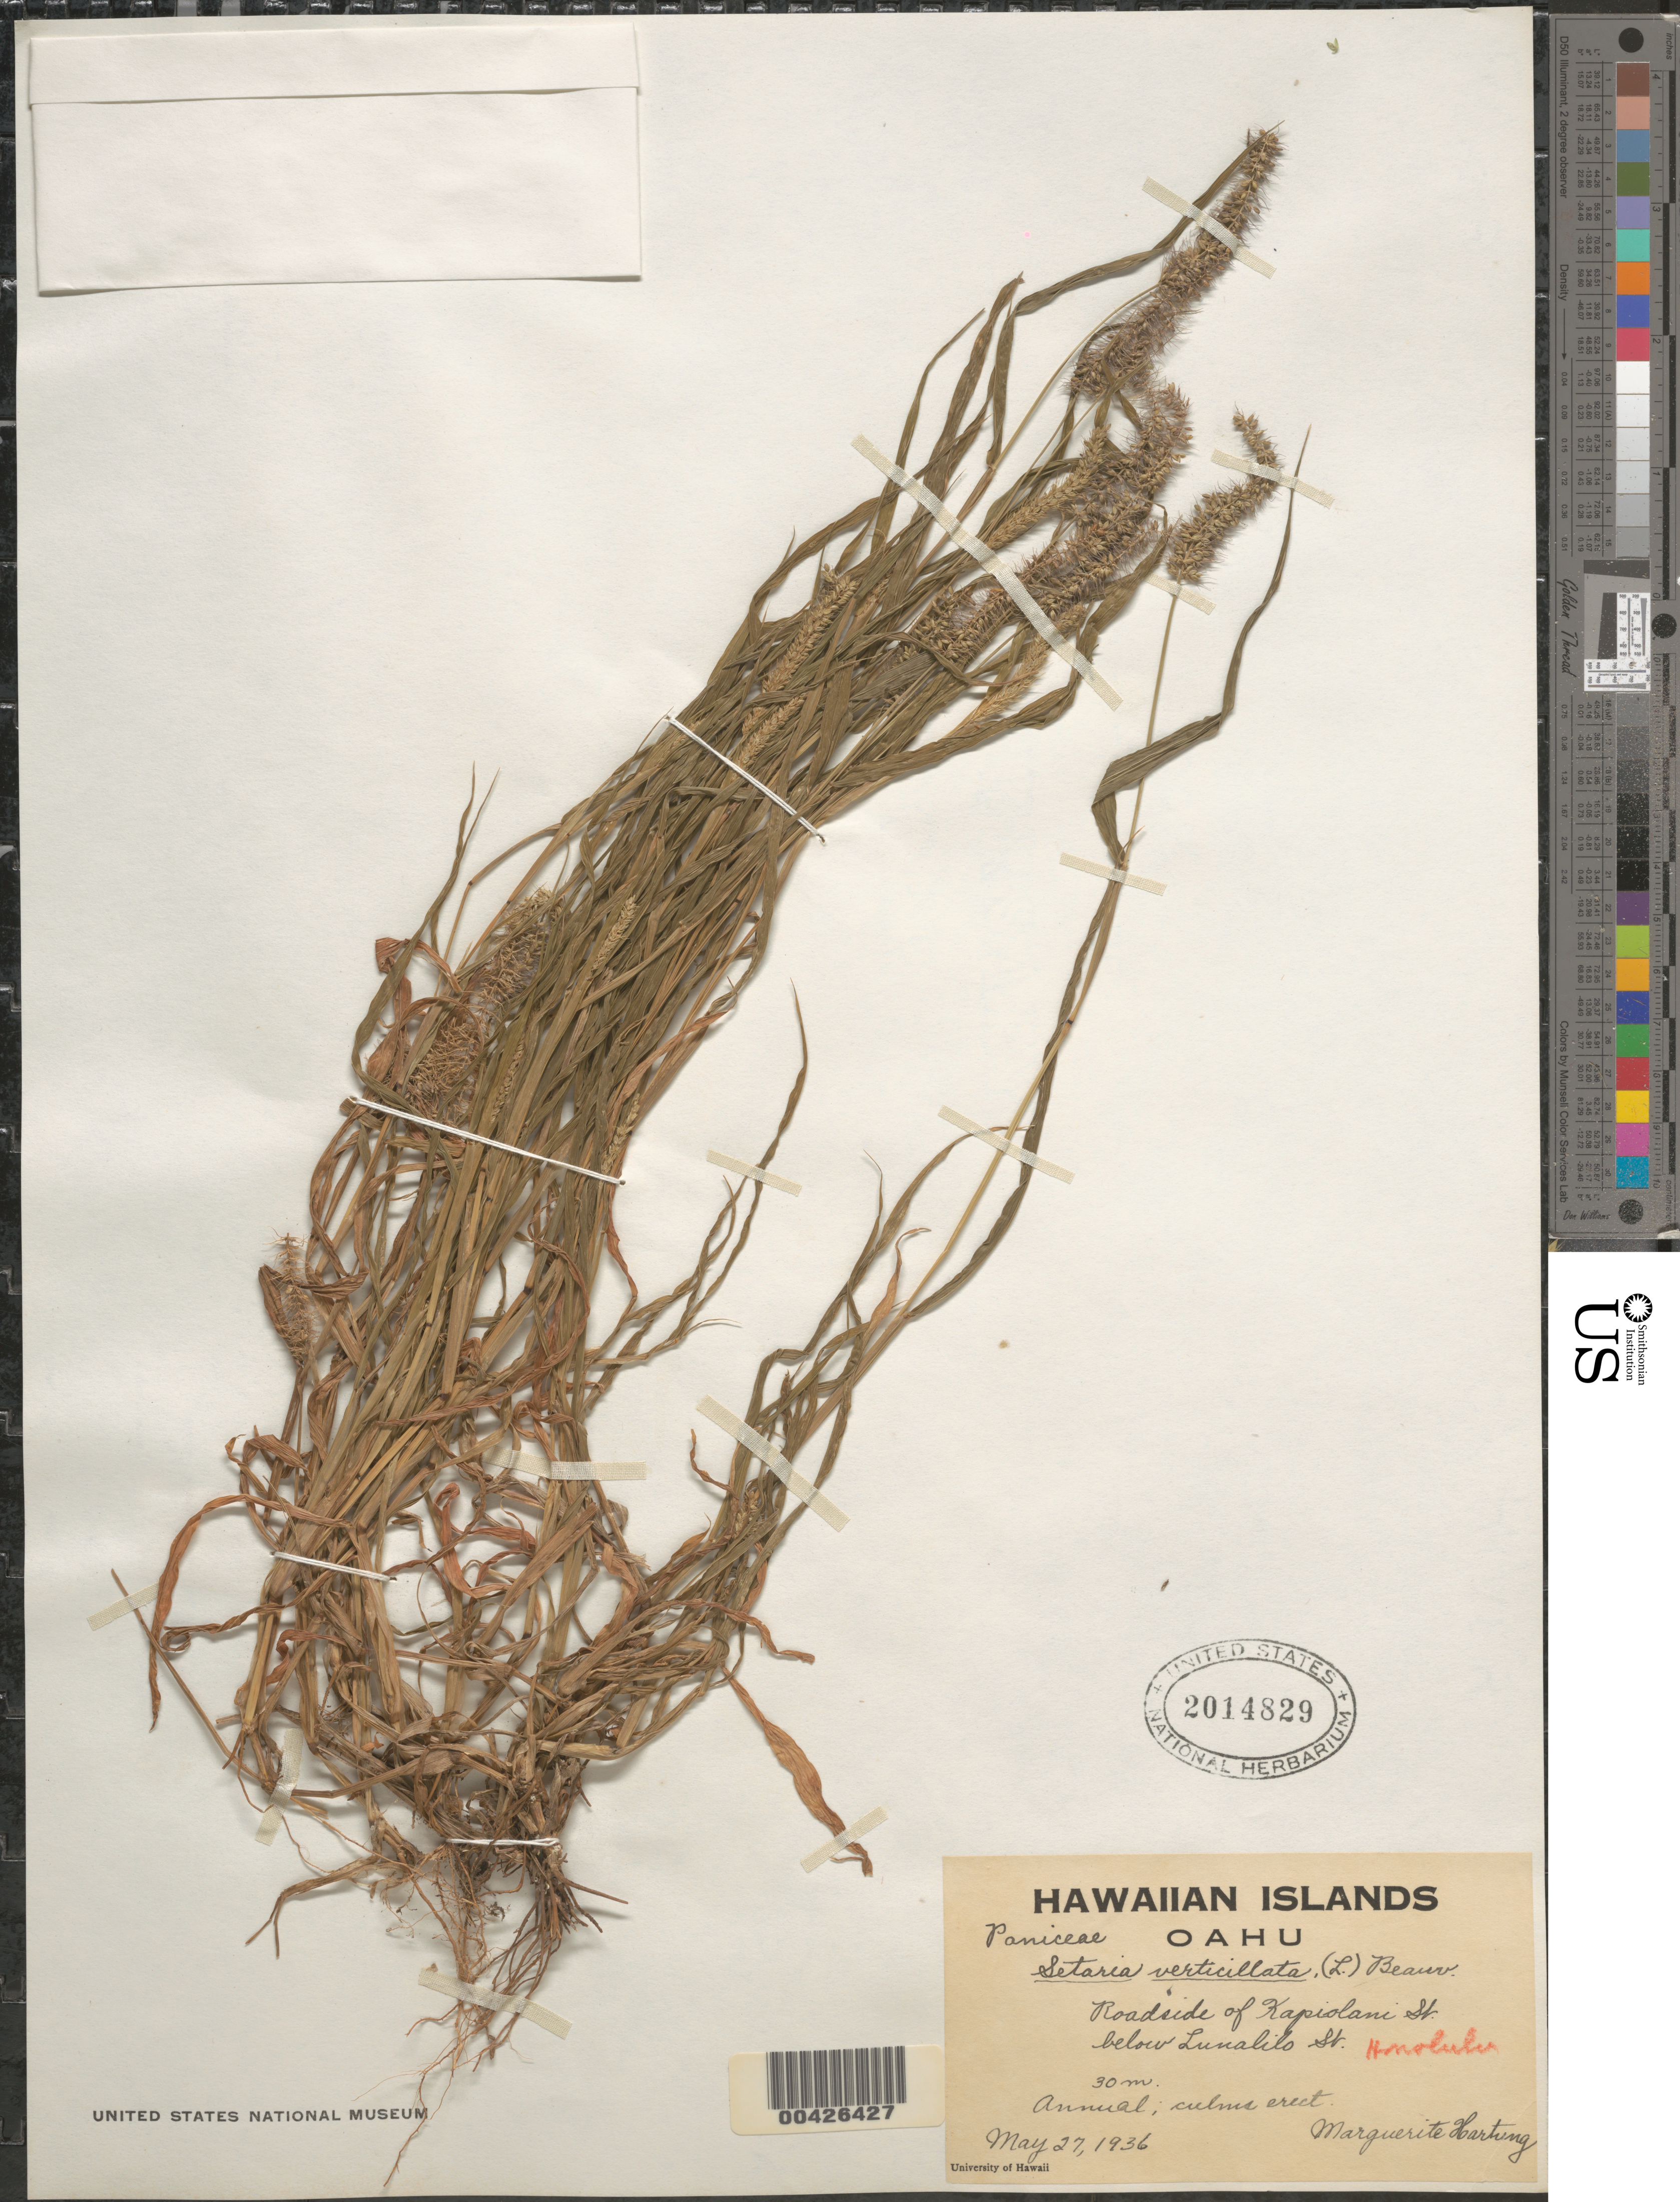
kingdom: Plantae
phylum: Tracheophyta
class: Liliopsida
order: Poales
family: Poaceae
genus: Setaria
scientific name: Setaria adhaerens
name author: (Forssk.) Chiov.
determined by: Wagner, W. L., (BOT), Smithsonian Institution - National Museum of Natural History (UNITED STATES)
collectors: M. Hartung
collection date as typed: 27 May 1936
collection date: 1936-05-27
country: United States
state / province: Hawaii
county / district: Honolulu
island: Oahu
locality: Roadside of Kapiolani Street below Lunalilo Street, Honolulu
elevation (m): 30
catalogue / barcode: US 2014829